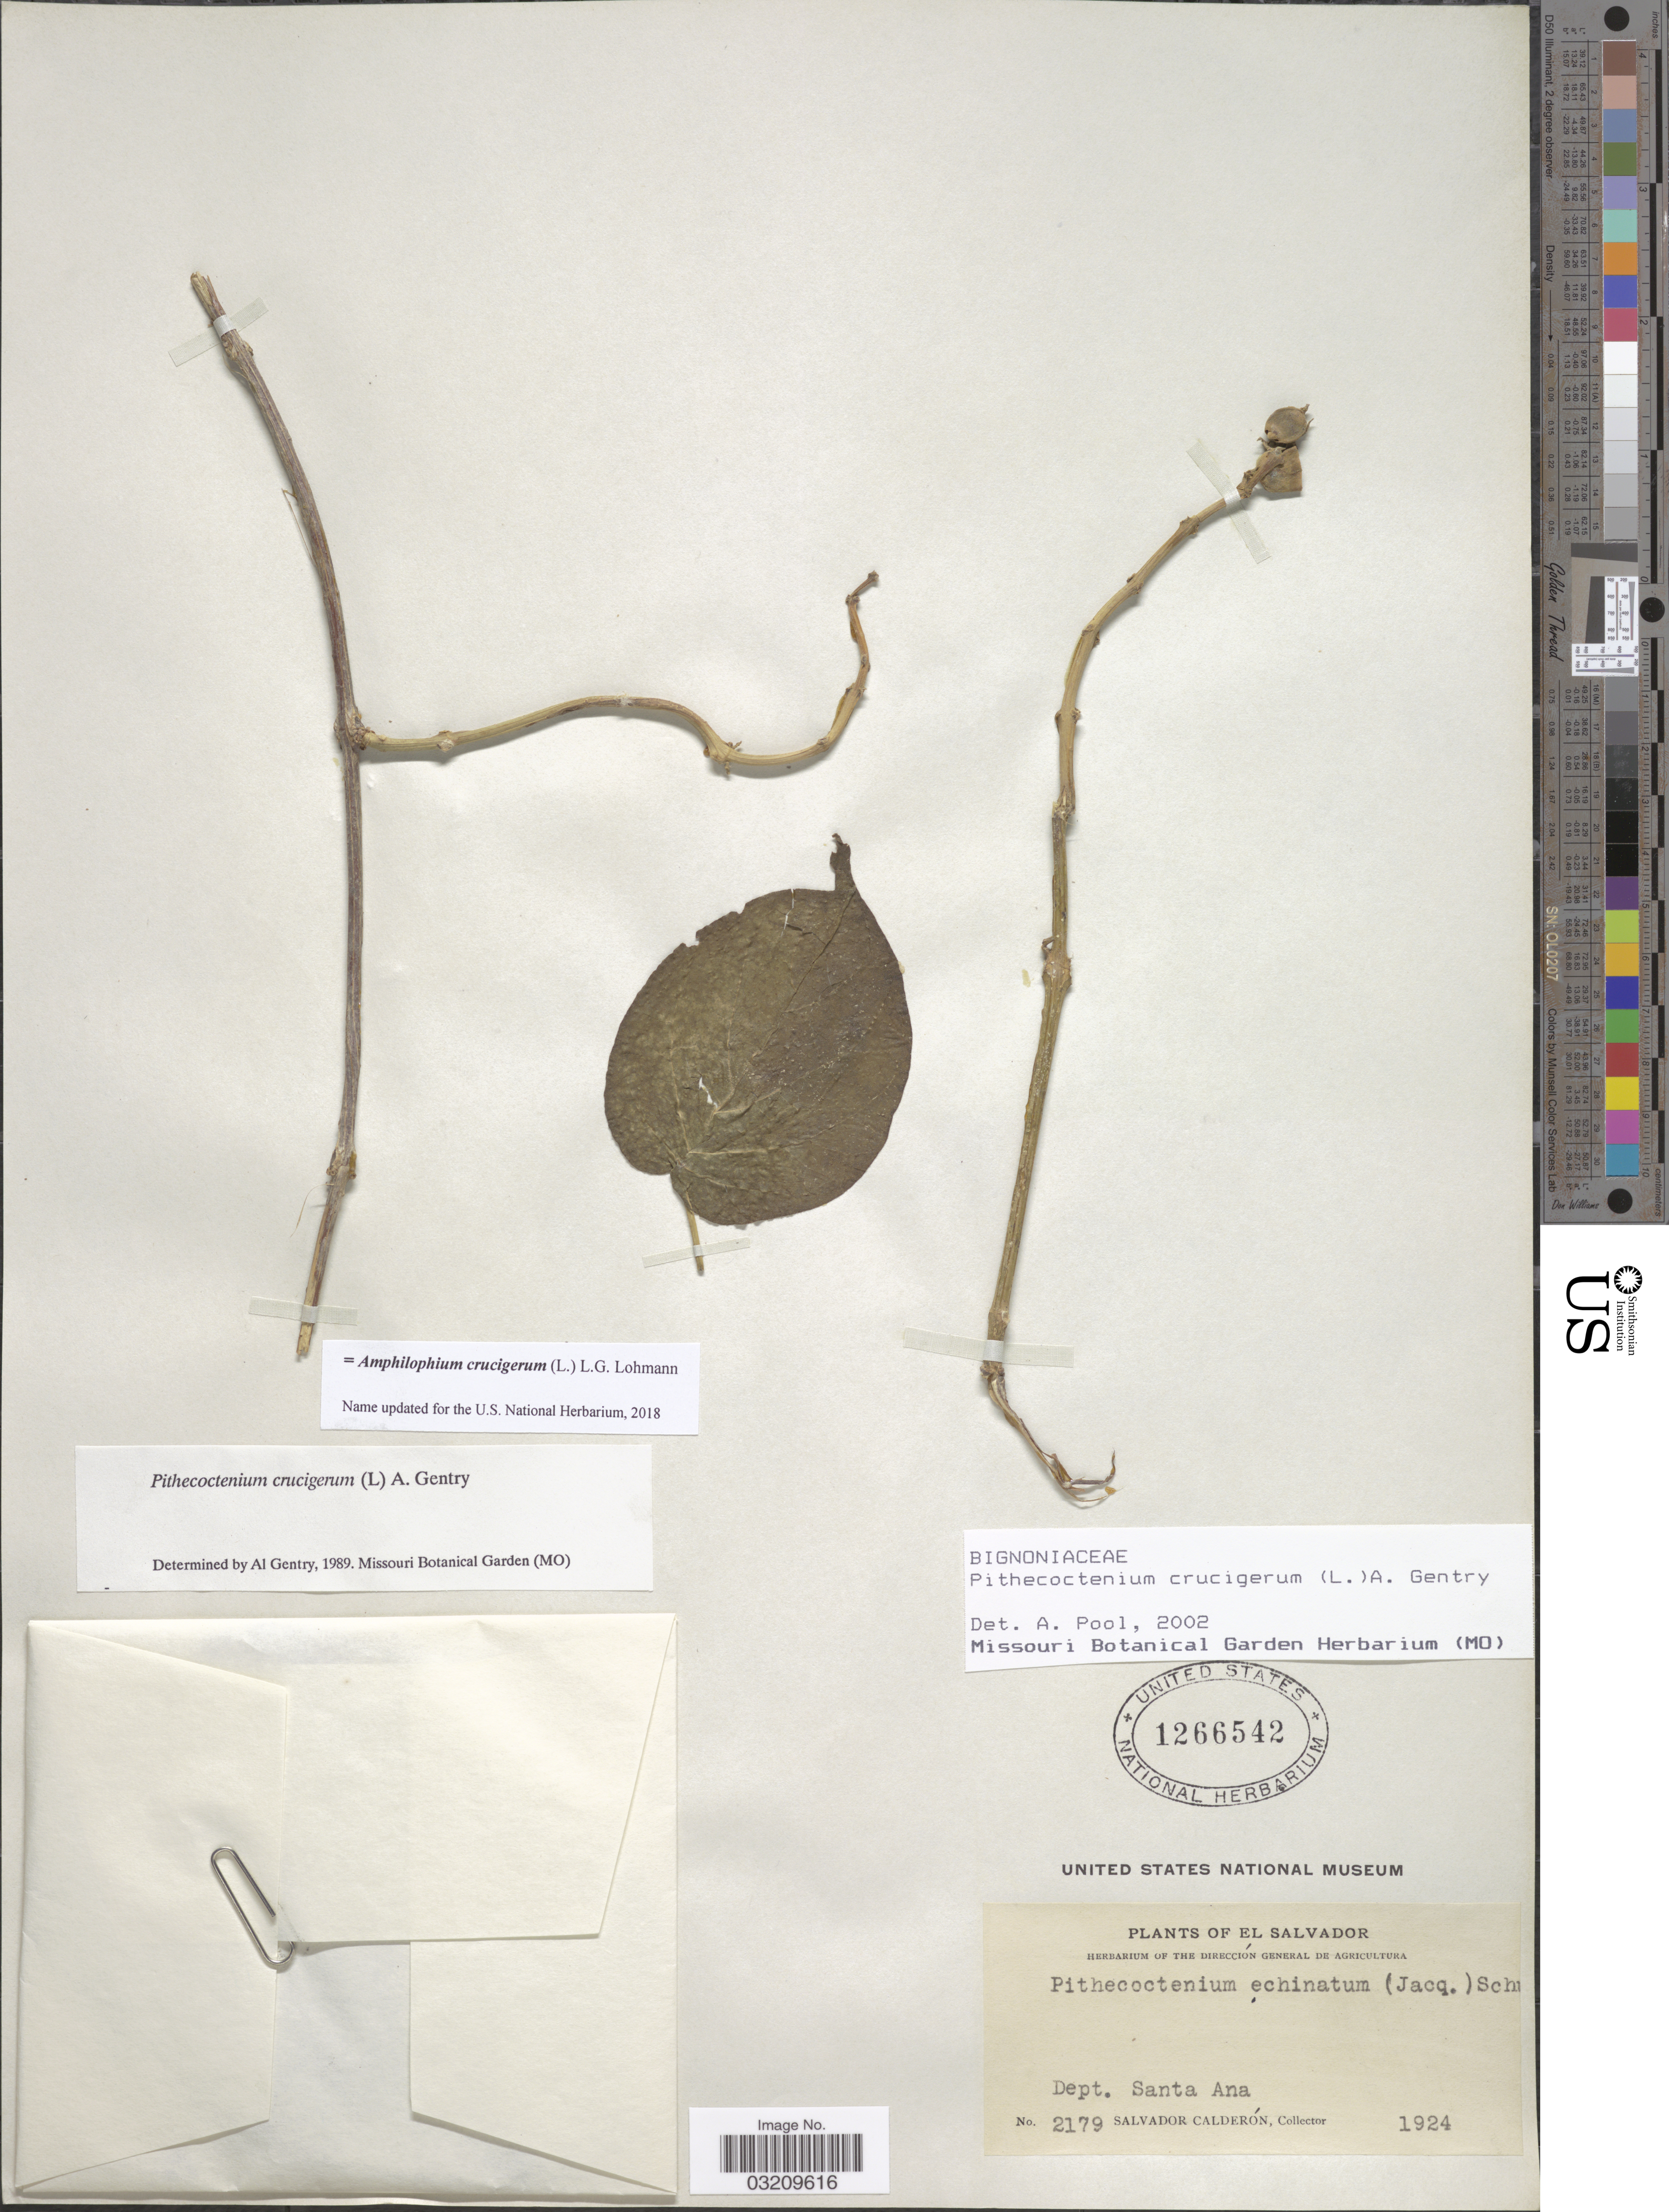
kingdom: Plantae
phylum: Tracheophyta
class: Magnoliopsida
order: Lamiales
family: Bignoniaceae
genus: Amphilophium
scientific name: Amphilophium crucigerum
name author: (L.) L.G. Lohmann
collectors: S. Calderón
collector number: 2179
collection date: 1924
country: El Salvador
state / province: Santa Ana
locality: Dept. Santa Ana.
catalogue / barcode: US 1266542